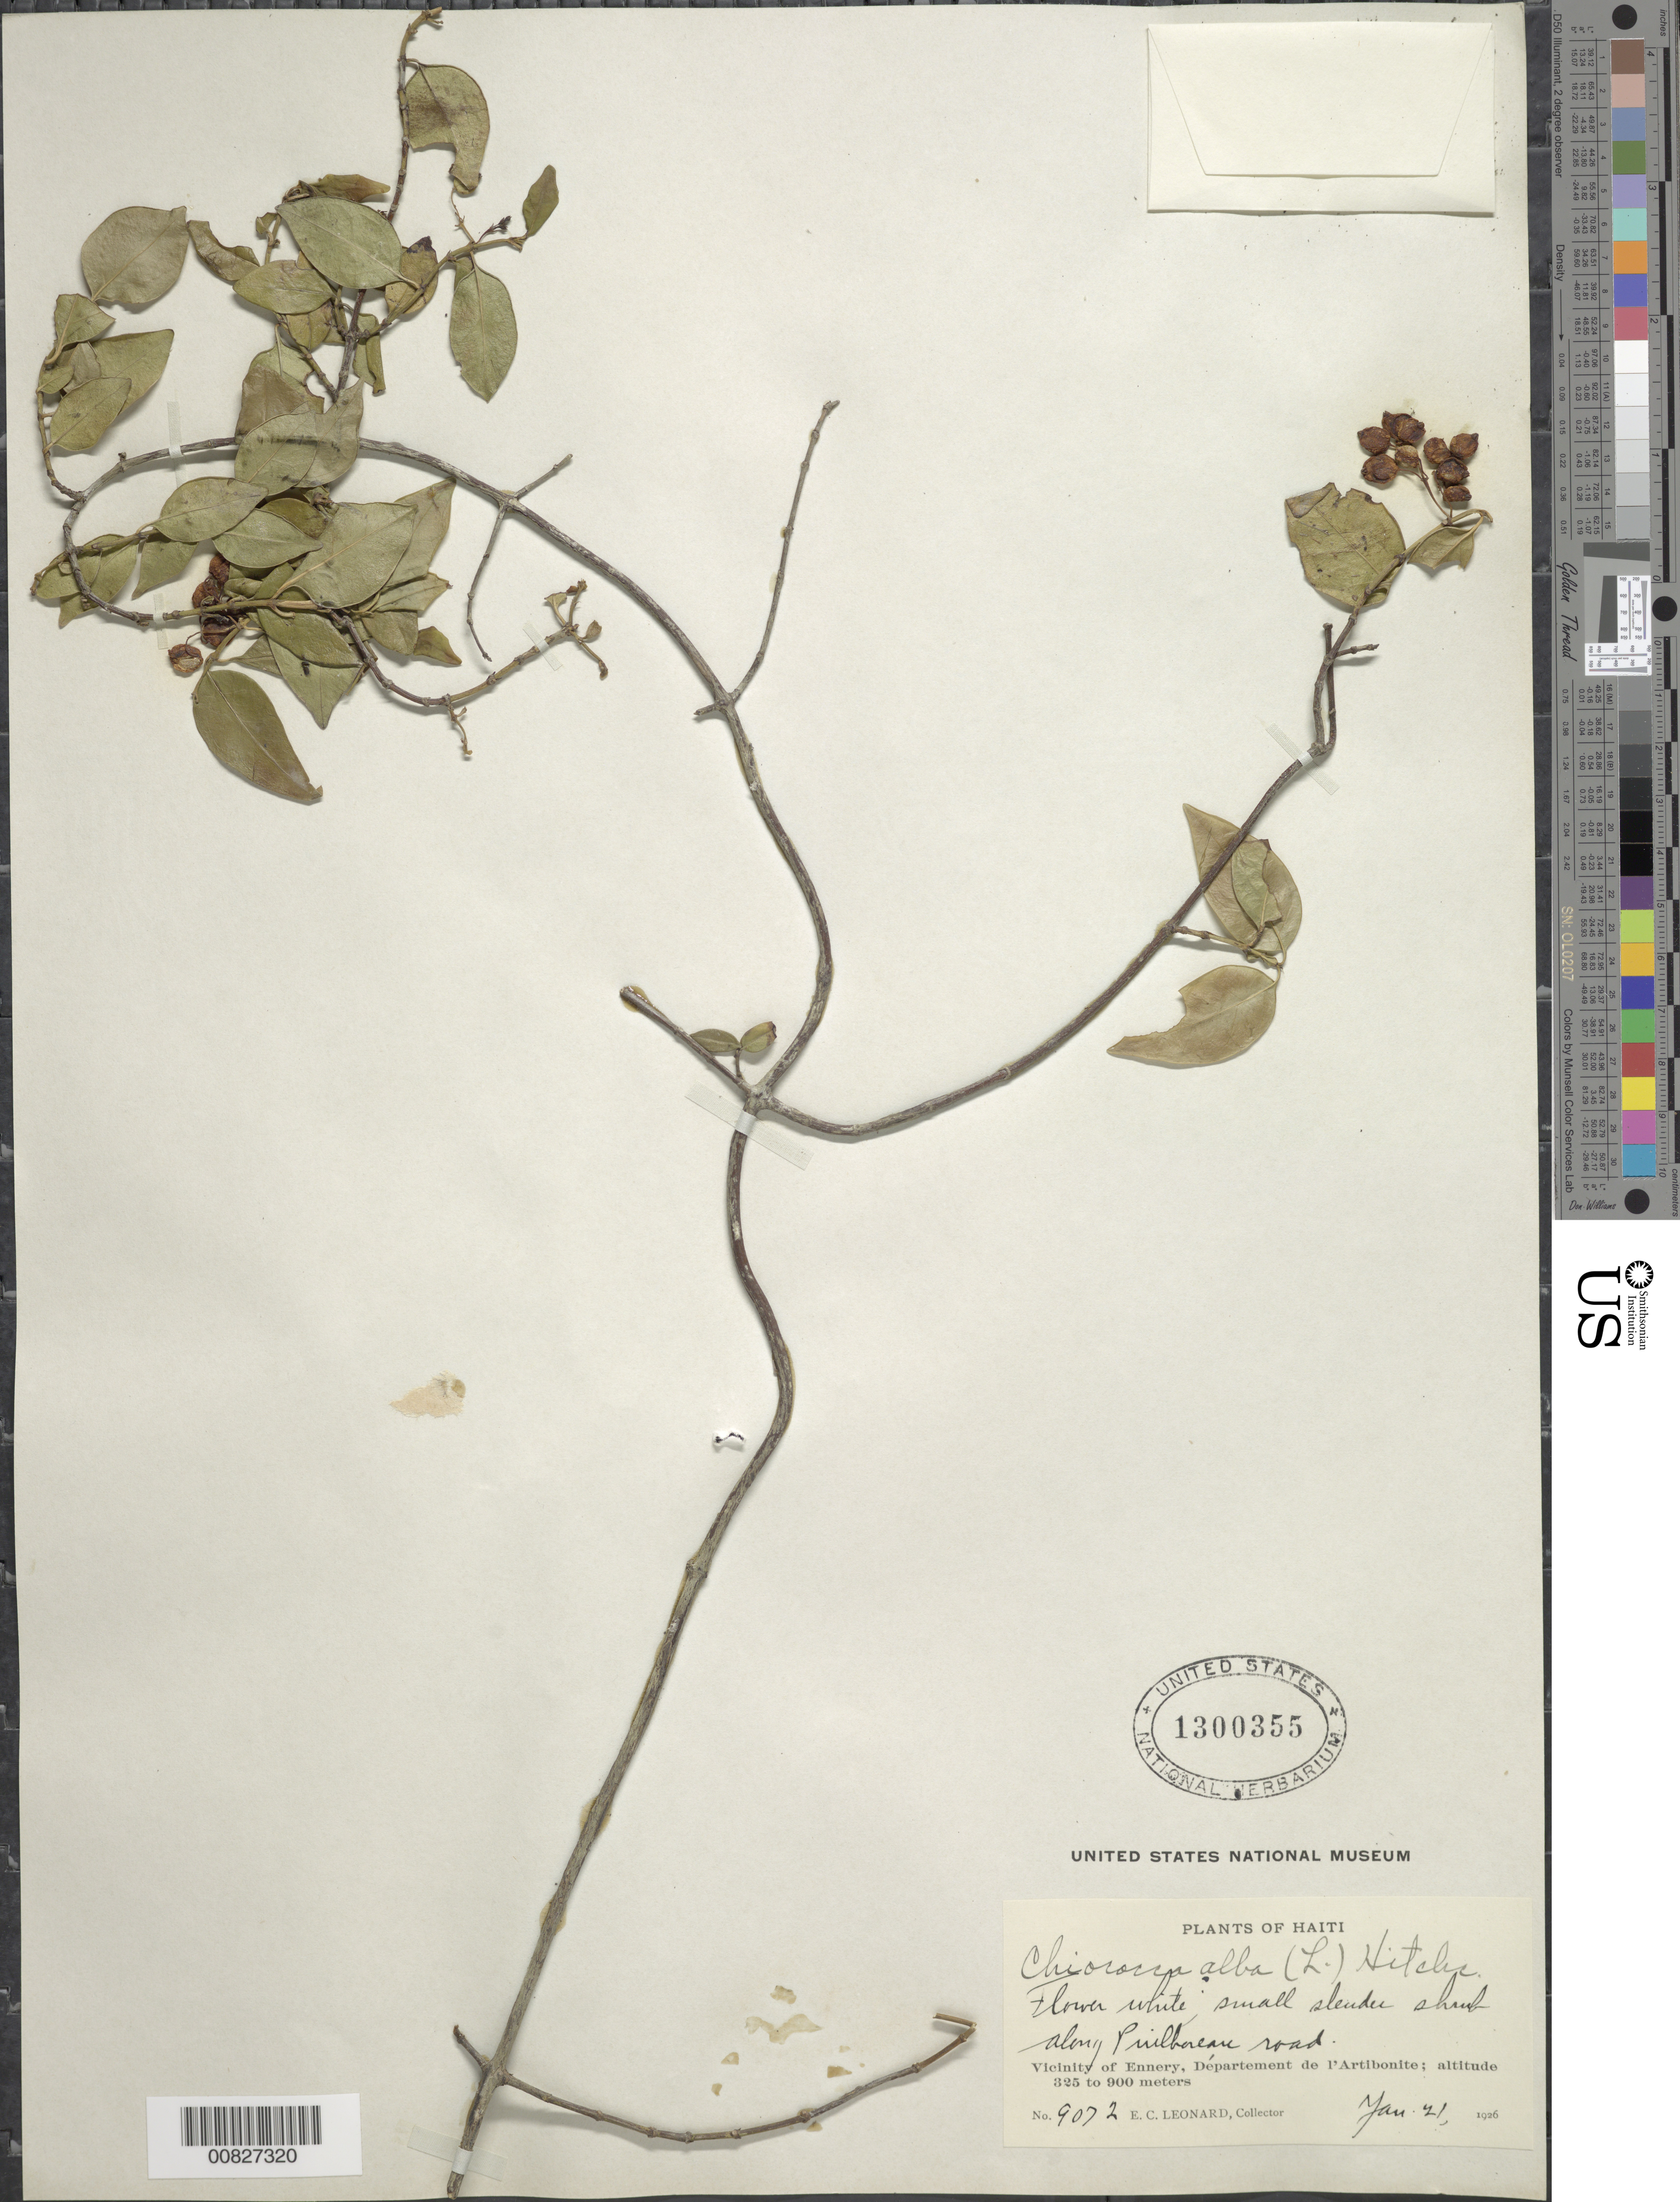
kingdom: Plantae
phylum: Tracheophyta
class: Magnoliopsida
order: Gentianales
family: Rubiaceae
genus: Chiococca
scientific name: Chiococca alba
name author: (L.) Hitchc.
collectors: E. C. Leonard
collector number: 9072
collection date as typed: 21 Jan 1926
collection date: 1926-01-21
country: Haiti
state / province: Artibonite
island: Hispaniola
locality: Vicinity of Ennery, along Puilboreau Road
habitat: Road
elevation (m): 325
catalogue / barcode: US 1300355